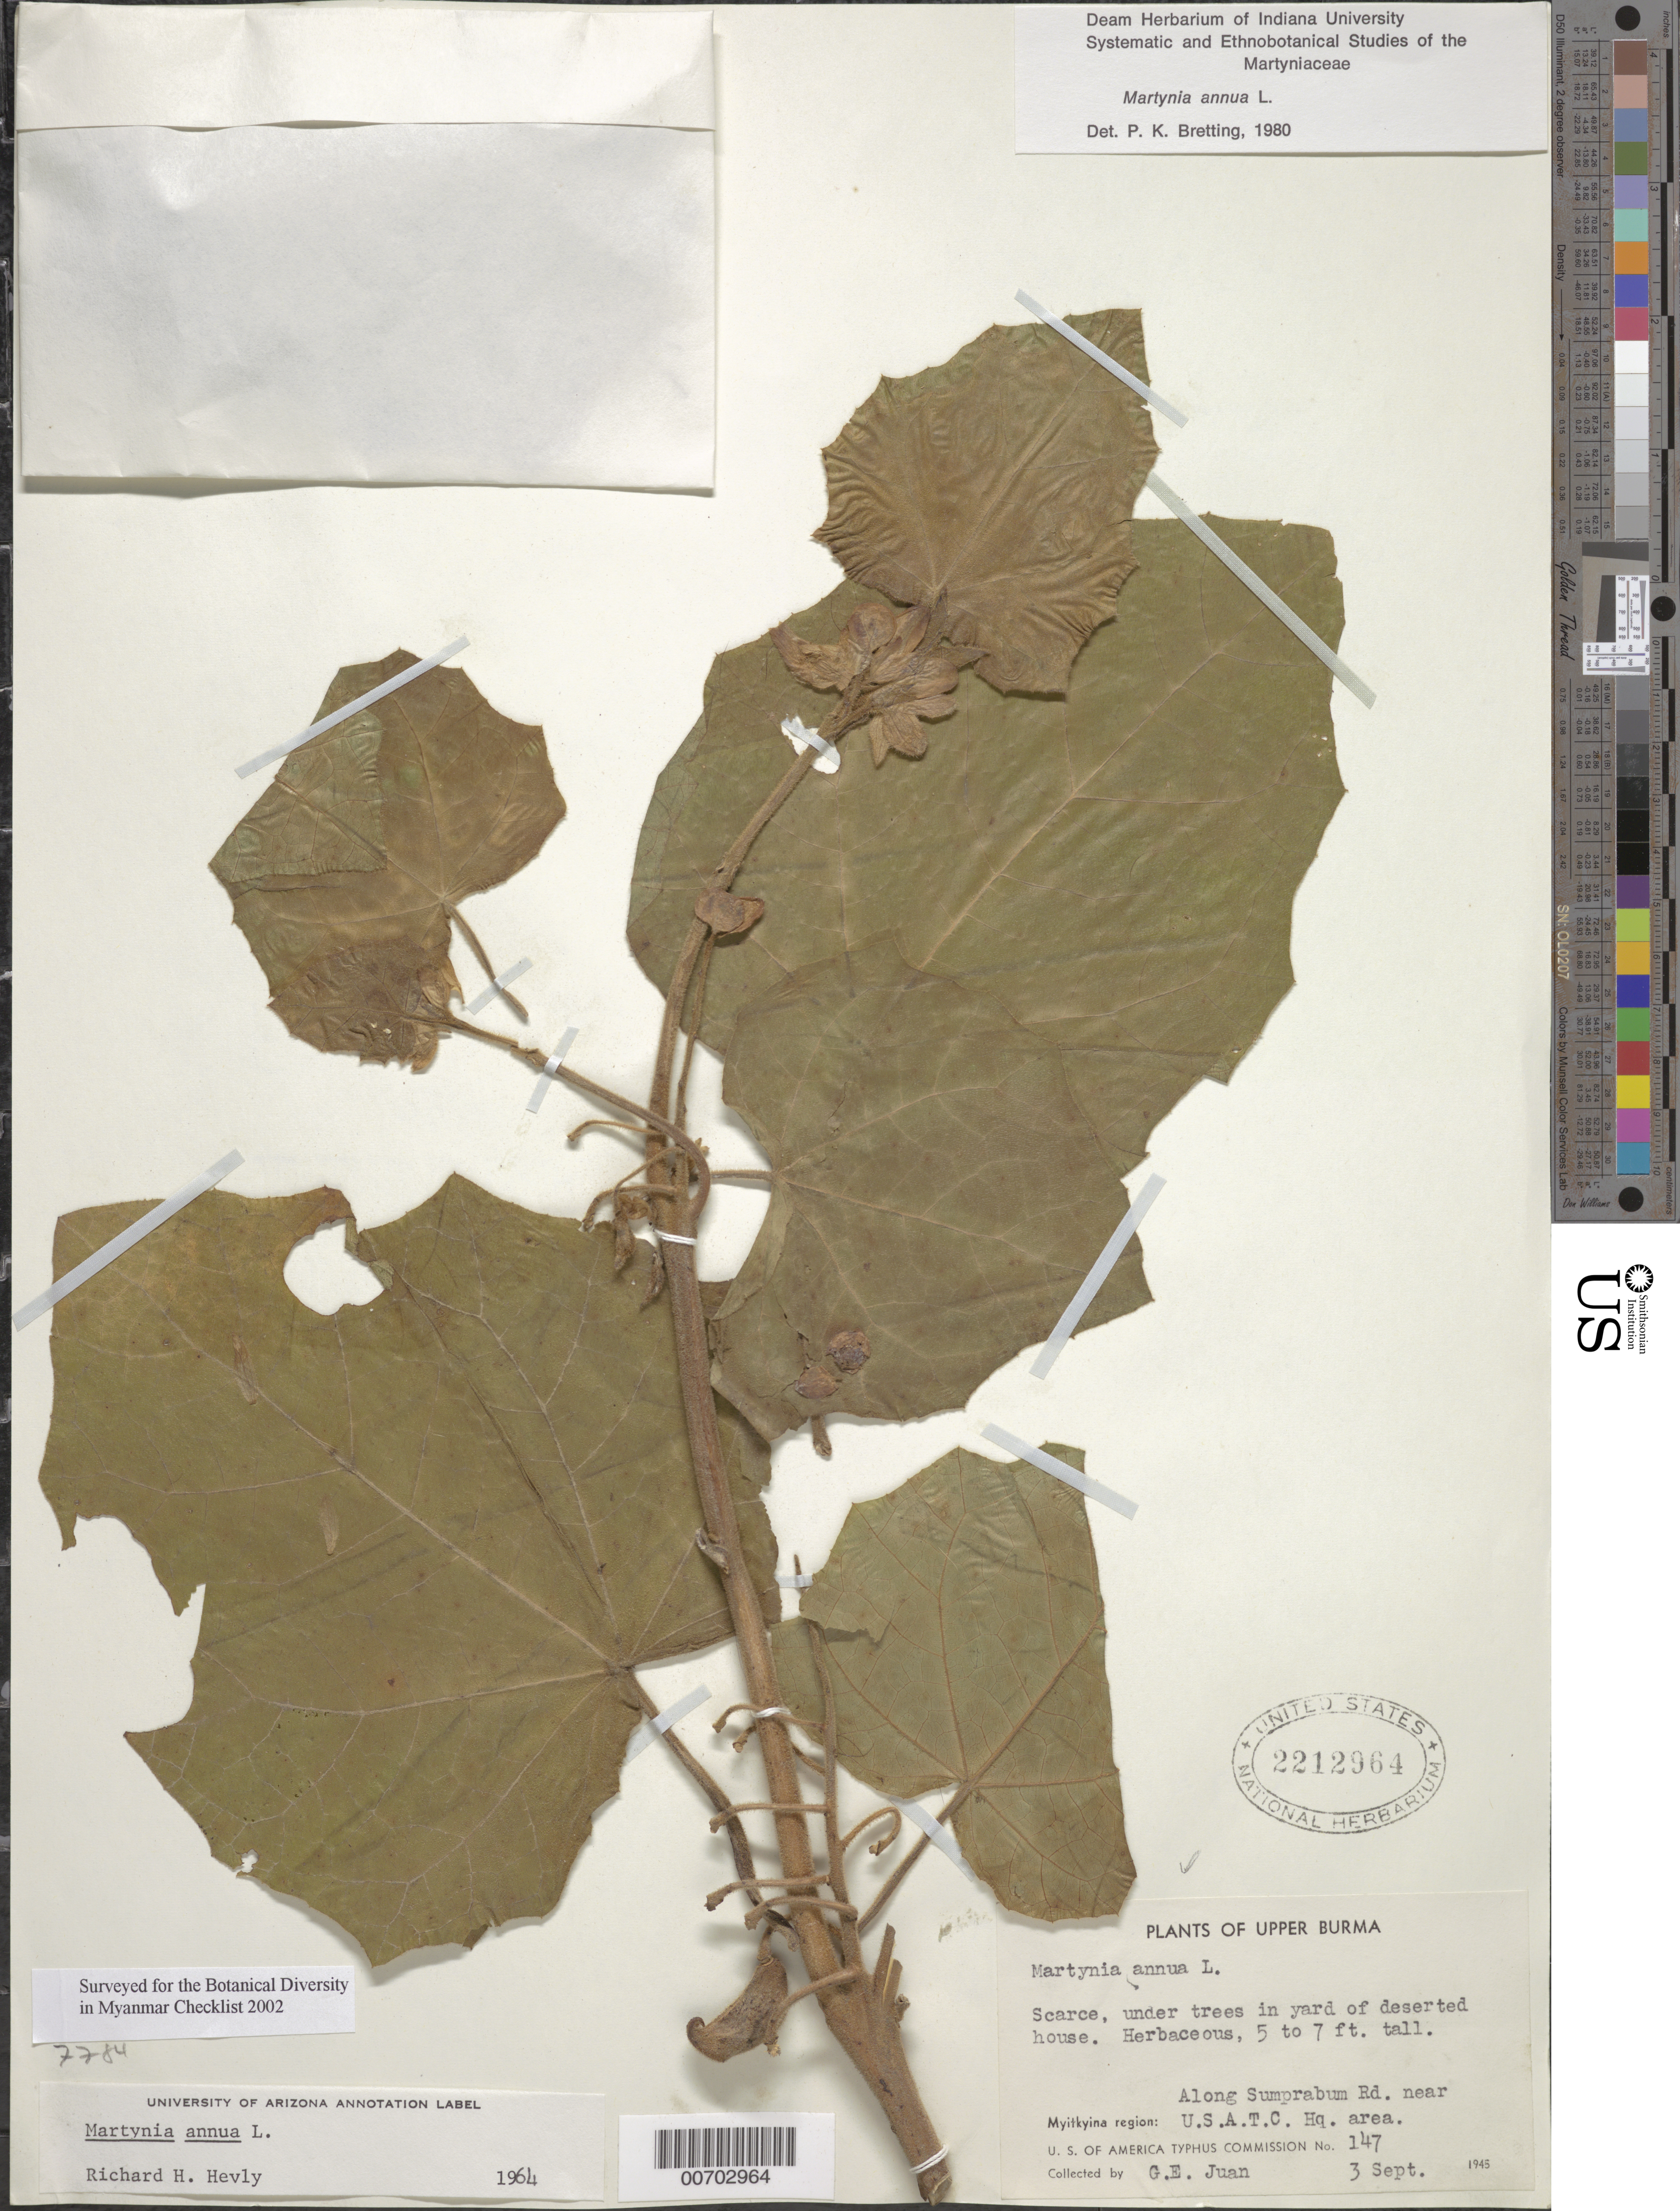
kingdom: Plantae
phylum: Tracheophyta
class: Magnoliopsida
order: Lamiales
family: Martyniaceae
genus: Martynia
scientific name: Martynia annua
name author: L.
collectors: G. Juan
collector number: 147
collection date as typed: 03 Sep 1945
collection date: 1945-09-03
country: Myanmar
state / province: Kachin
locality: Myitkyina, along Sumprabum Road, near U.S.A.T.C. Hq. Area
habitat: Under trees in yard of deserted house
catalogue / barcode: US 2212964